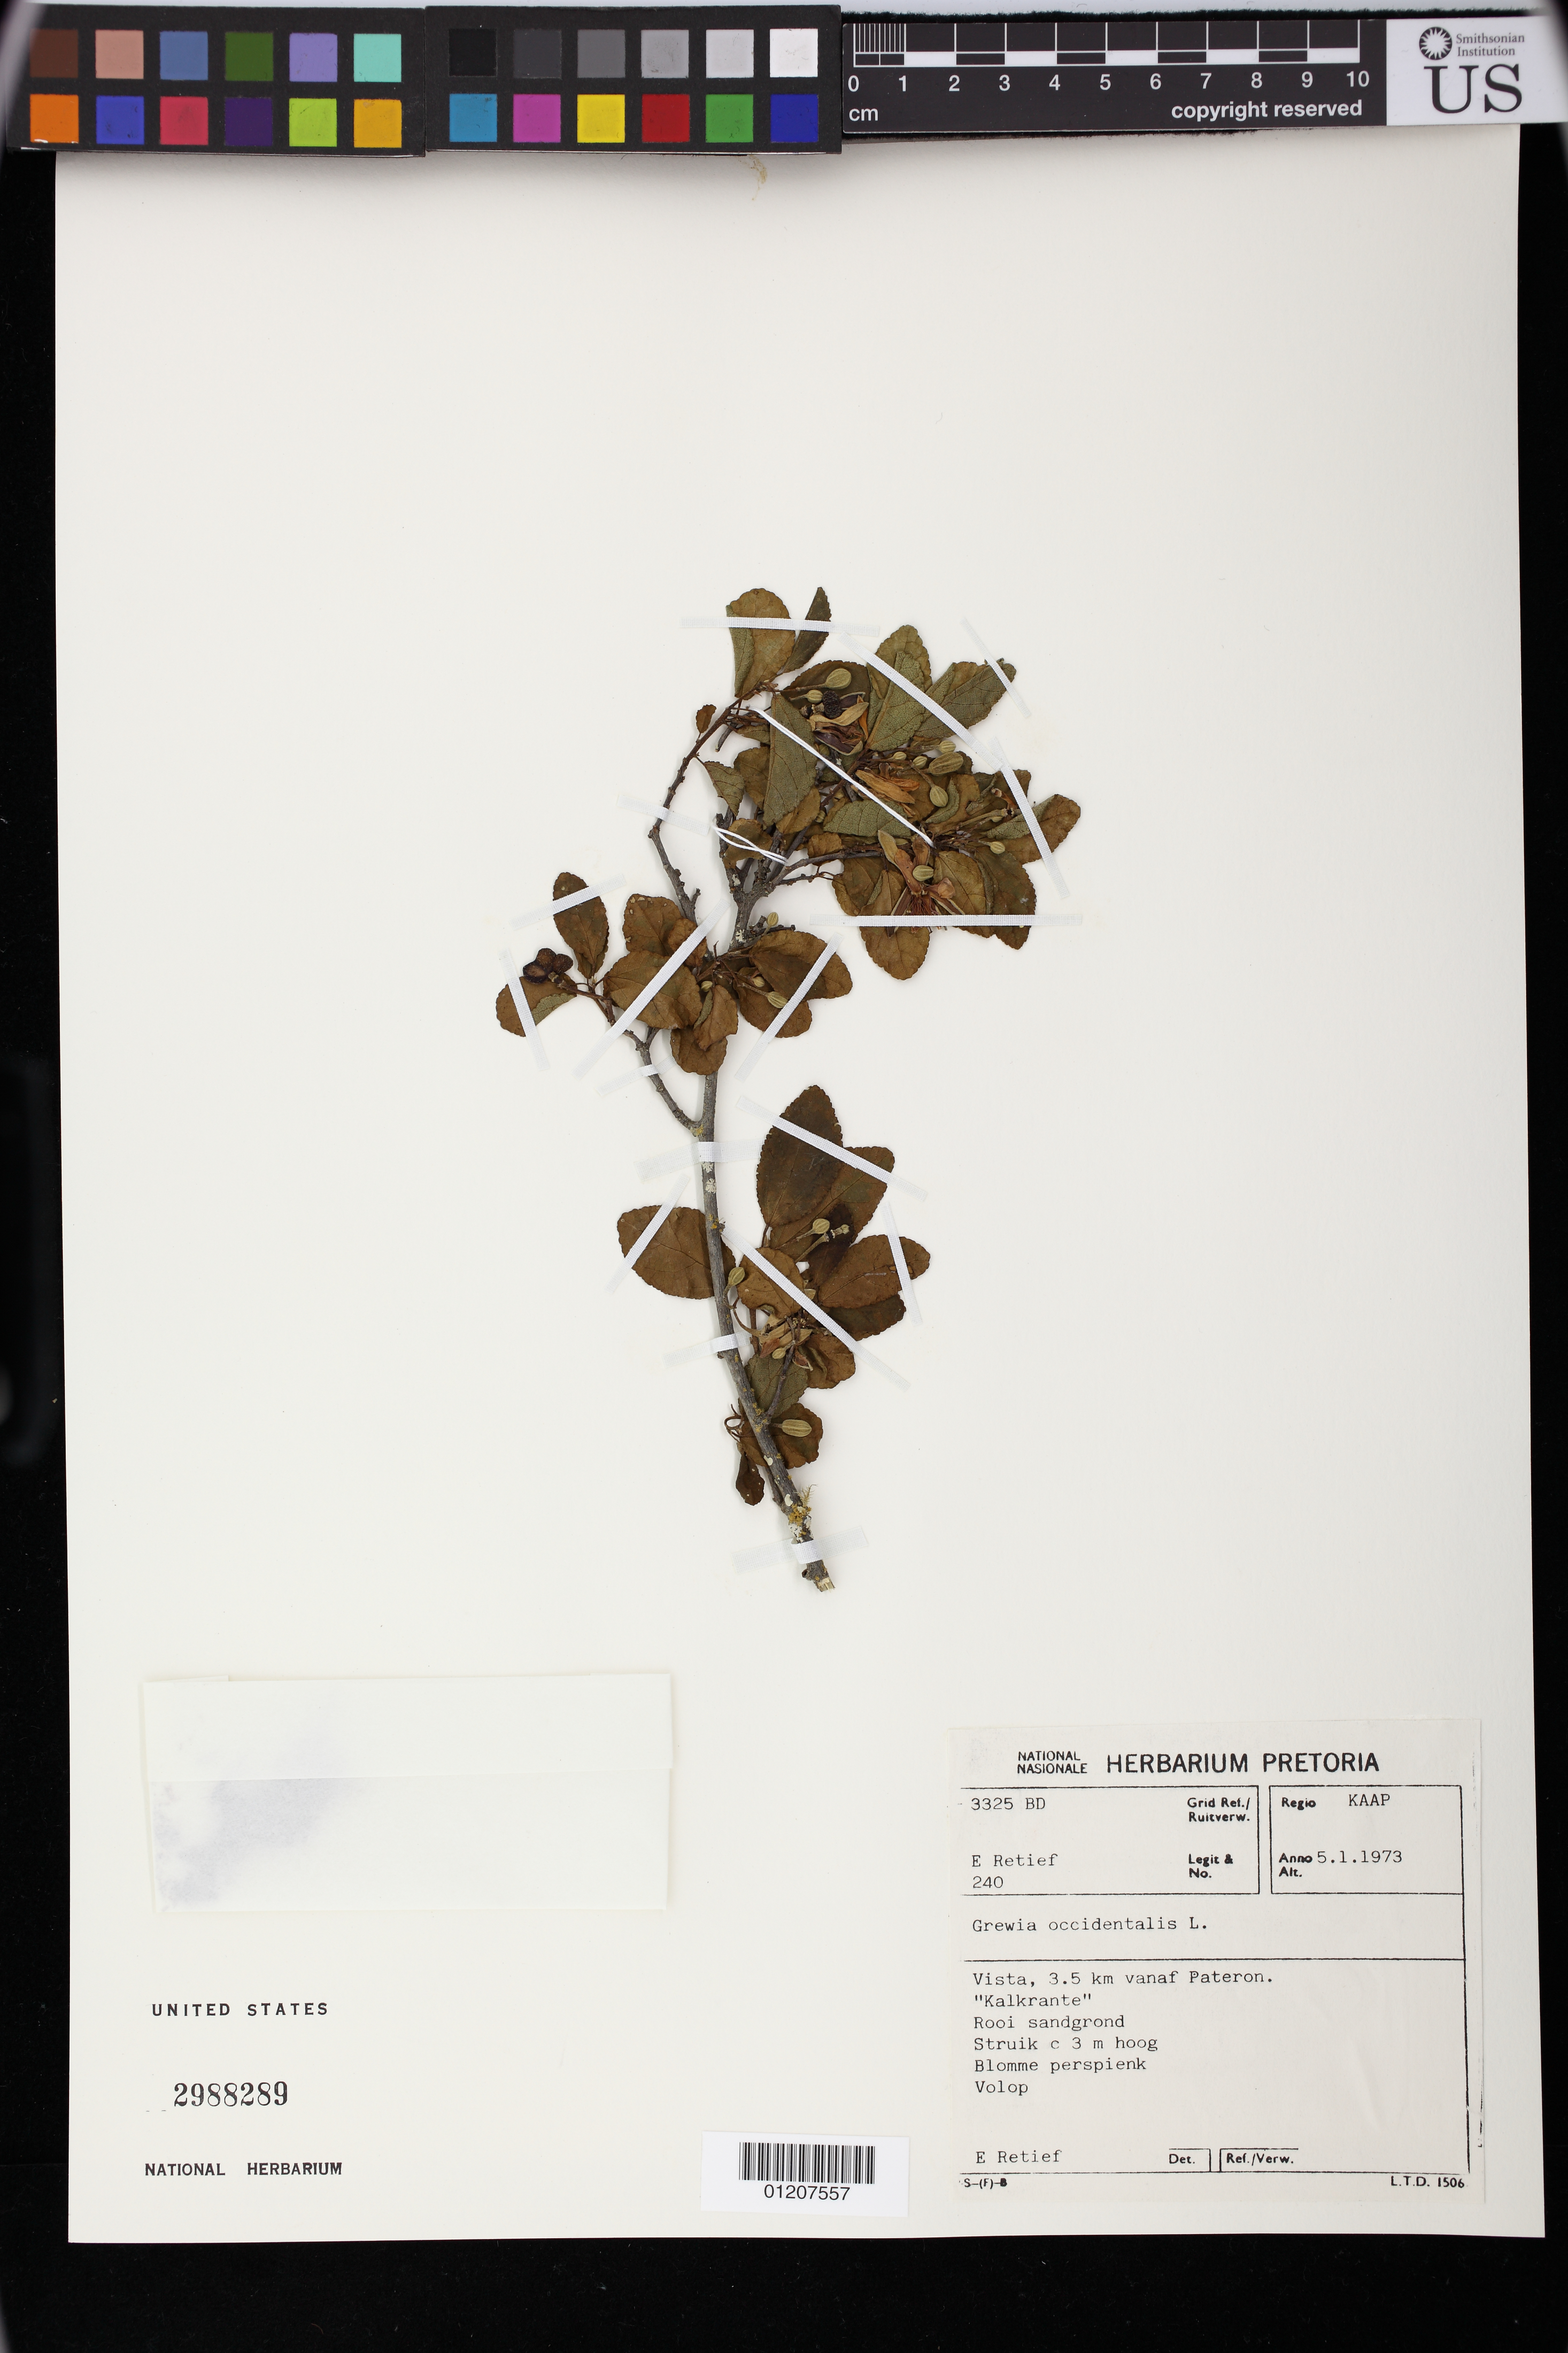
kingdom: Plantae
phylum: Tracheophyta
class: Magnoliopsida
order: Malvales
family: Malvaceae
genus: Grewia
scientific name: Grewia occidentalis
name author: L.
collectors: E. Retief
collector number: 240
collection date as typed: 01 May 1973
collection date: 1973-05-01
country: Namibia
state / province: Karas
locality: Kaap. Vista, 3.5 km vanaf Paterson. Kalkrante..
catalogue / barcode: US 2988289